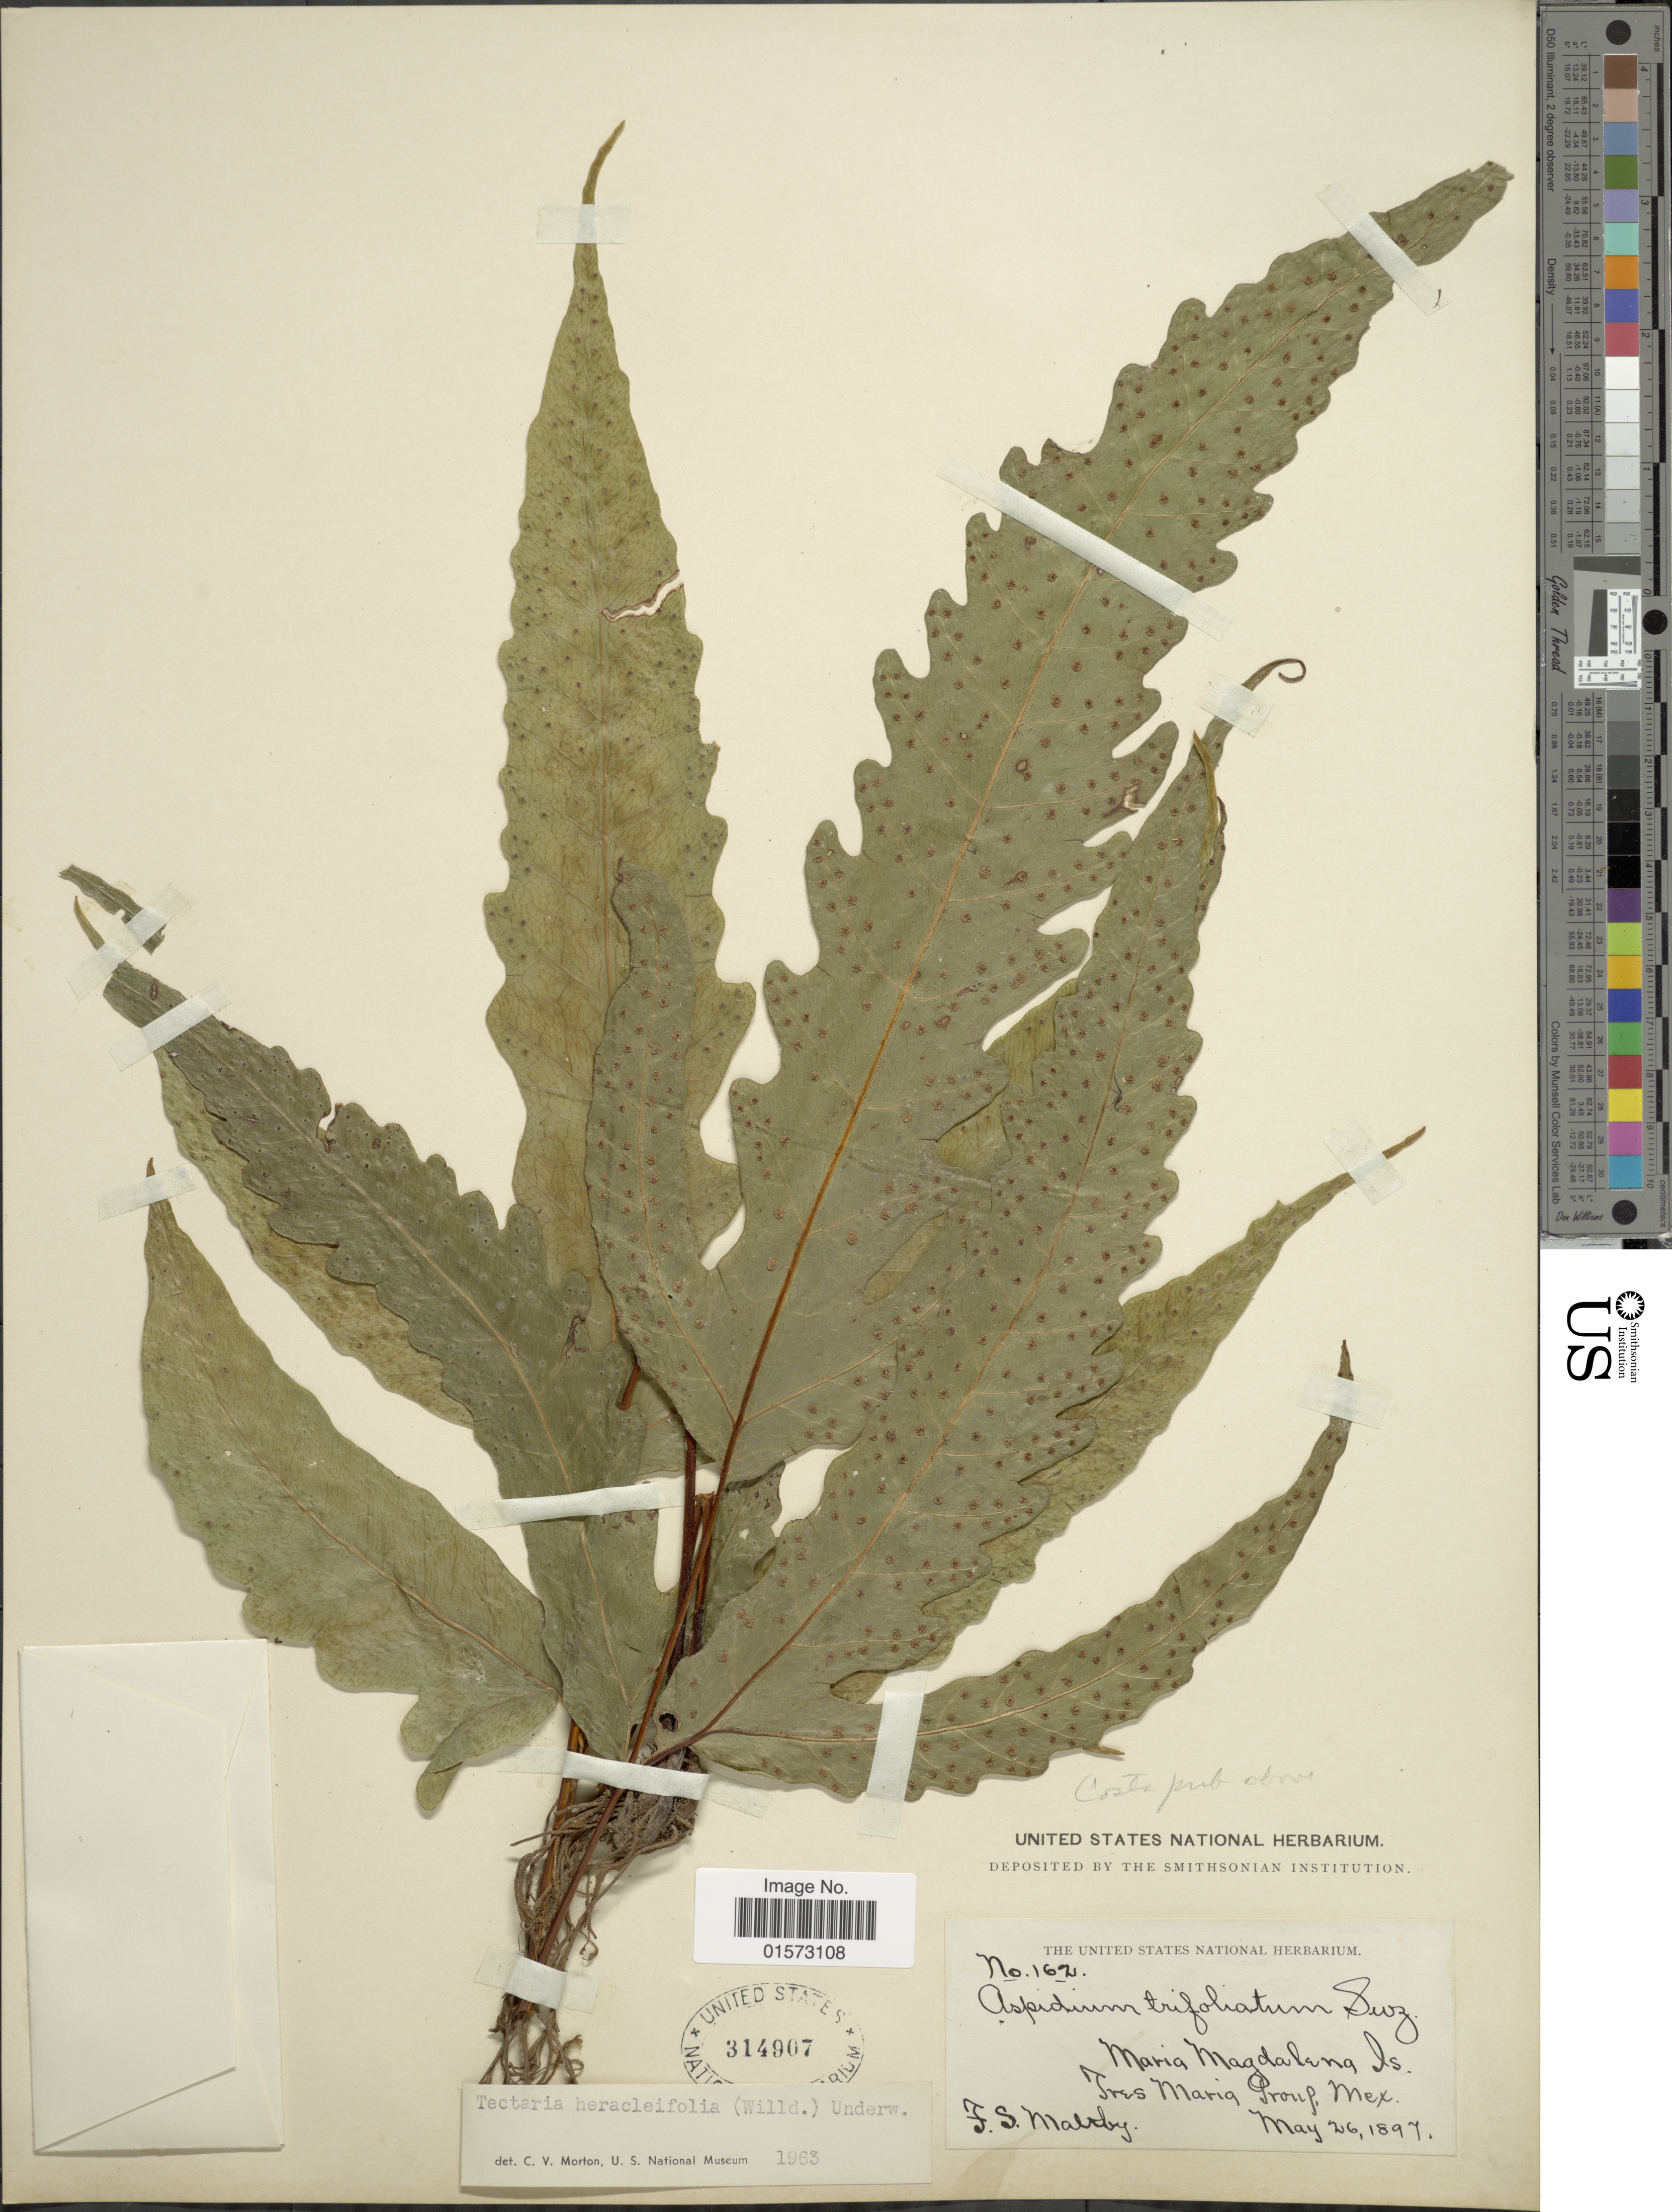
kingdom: Plantae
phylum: Tracheophyta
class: Polypodiopsida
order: Polypodiales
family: Tectariaceae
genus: Tectaria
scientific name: Tectaria heracleifolia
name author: (Willd.) Underw.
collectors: F. S. Maltby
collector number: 162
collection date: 1897-05-26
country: Mexico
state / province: Nayarit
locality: Maria Magdalena Is., Tres Maria Prouf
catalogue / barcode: US 314907